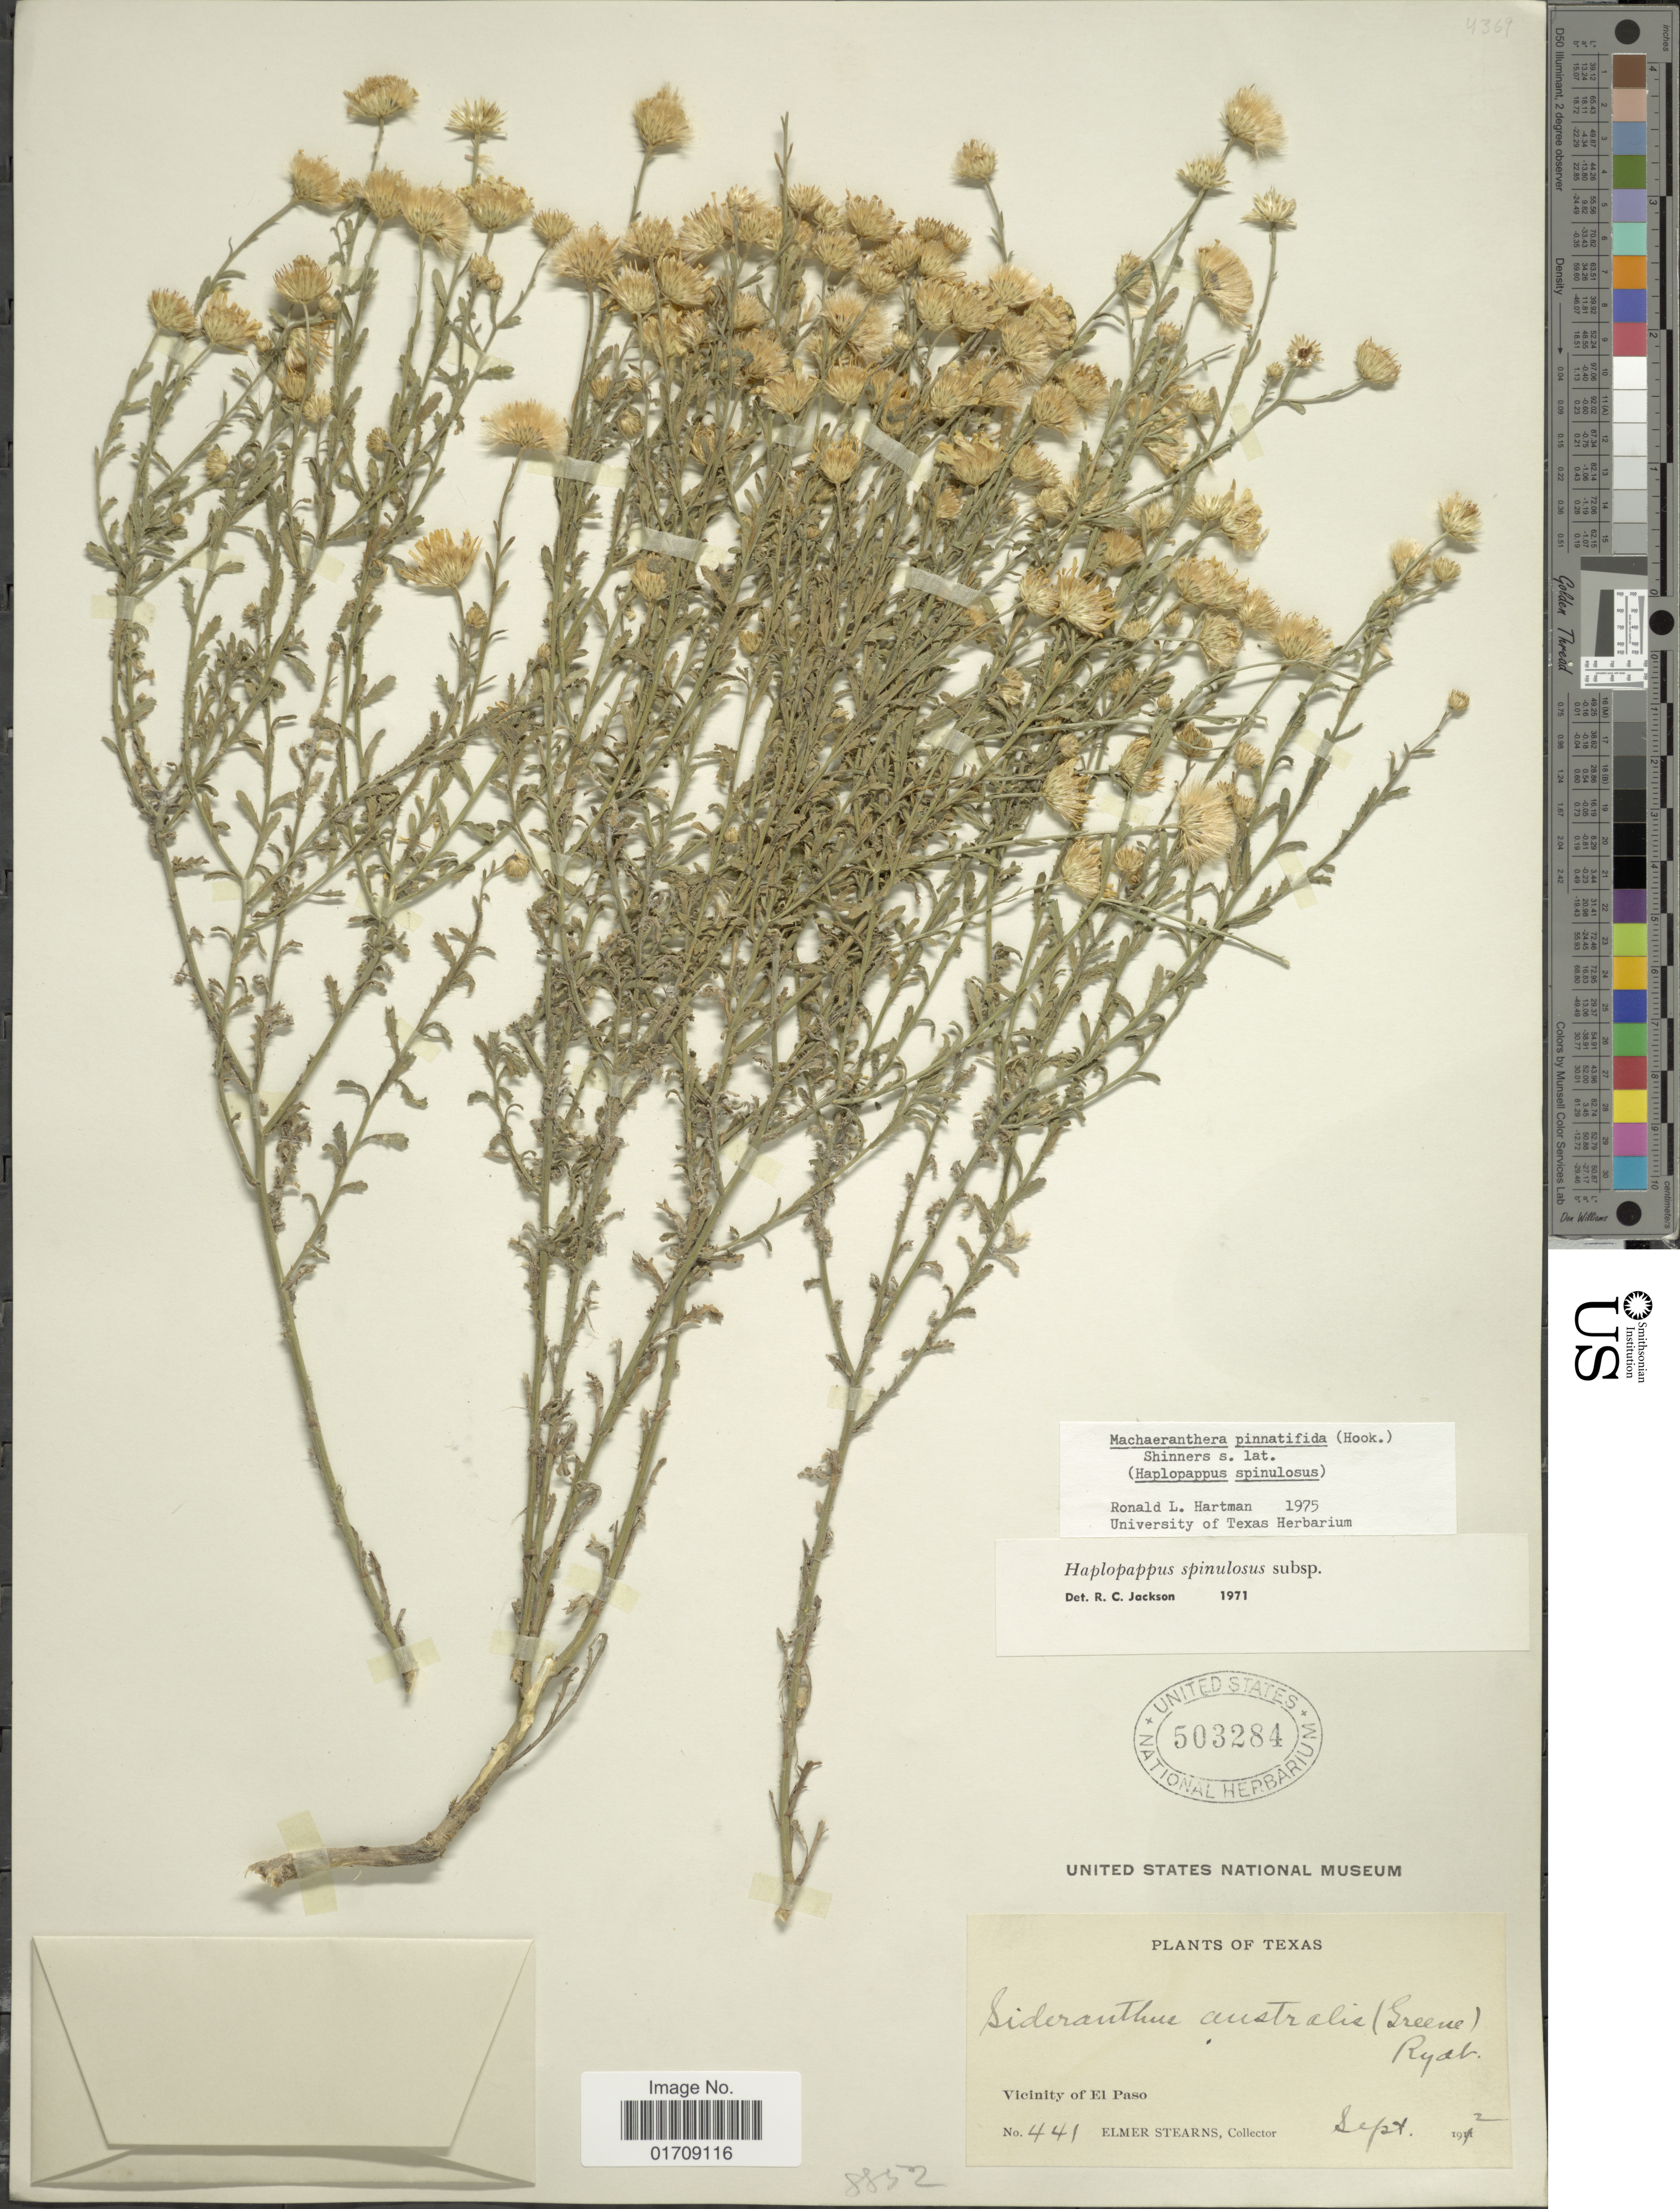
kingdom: Plantae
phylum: Tracheophyta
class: Magnoliopsida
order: Asterales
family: Asteraceae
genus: Machaeranthera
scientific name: Machaeranthera pinnatifida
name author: (Hook.) Shinners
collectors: E. Stearns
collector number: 441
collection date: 1912-09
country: United States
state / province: Texas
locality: Vicinity of El Paso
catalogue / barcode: US 503284